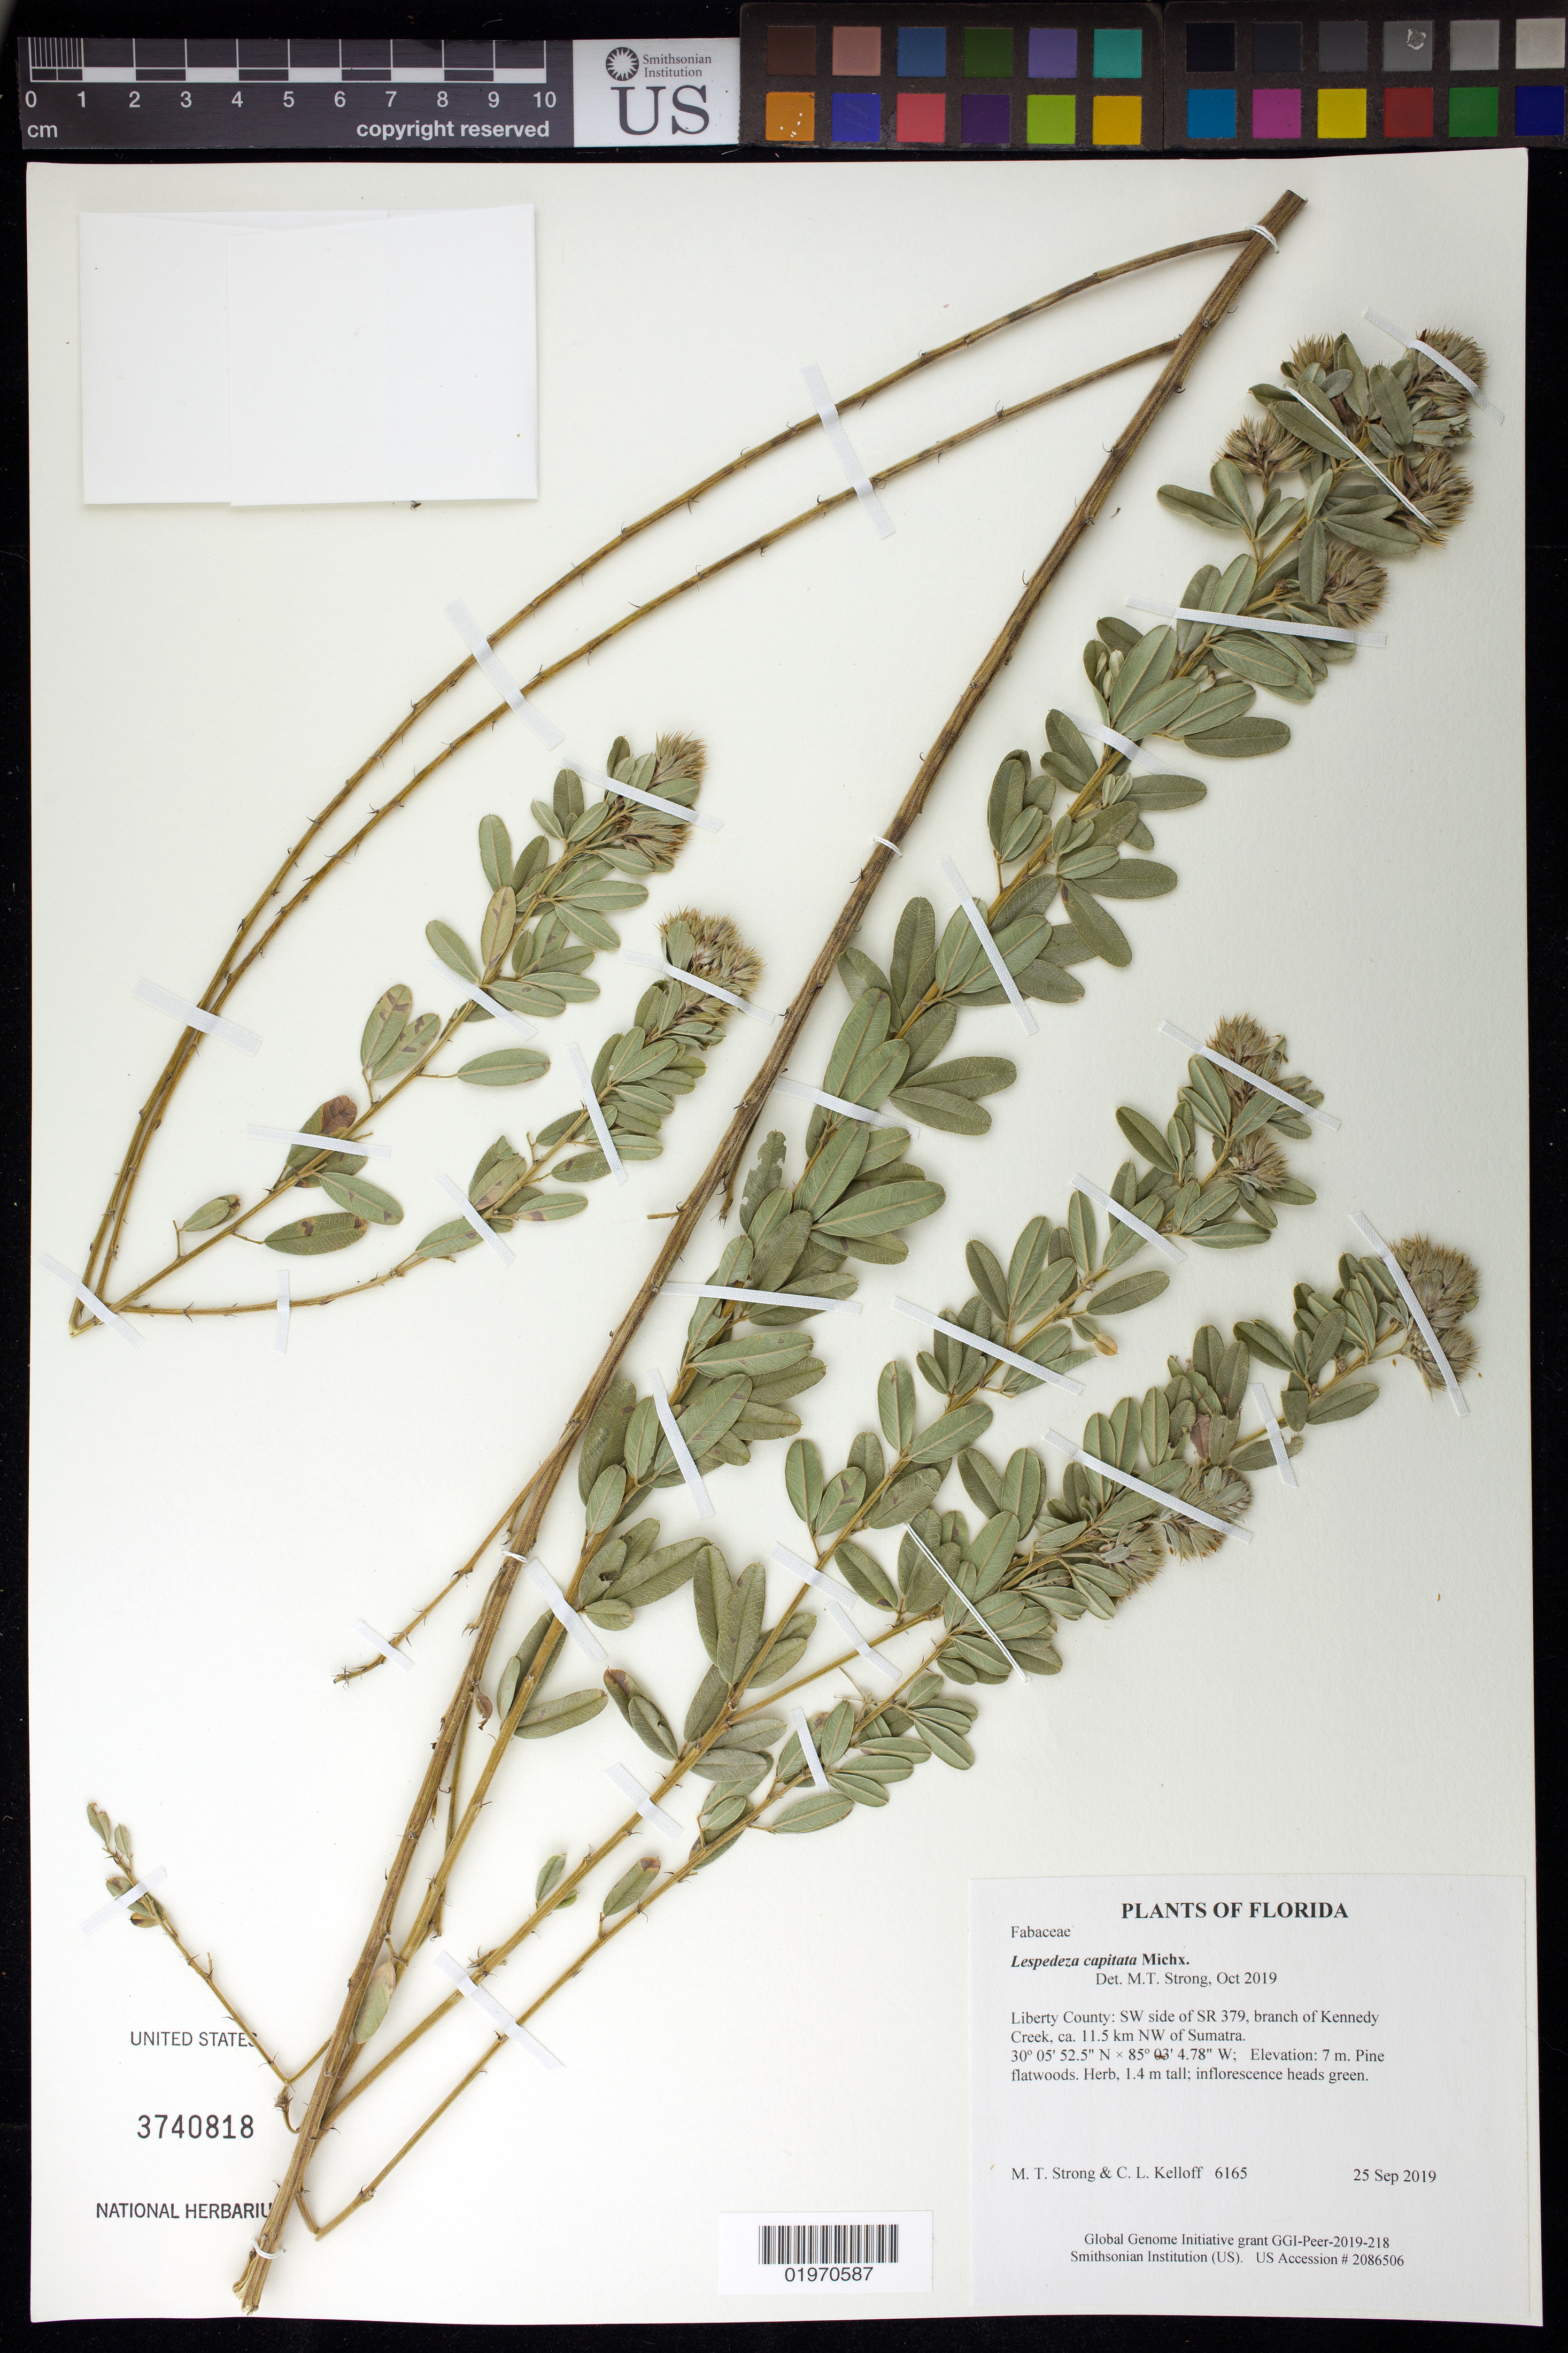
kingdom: Plantae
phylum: Tracheophyta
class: Magnoliopsida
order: Fabales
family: Fabaceae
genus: Lespedeza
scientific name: Lespedeza capitata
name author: Michx.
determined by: Strong, Mark T., (BOT), Smithsonian Institution - National Museum of Natural History (UNITED STATES)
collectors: M. T. Strong & C. L. Kelloff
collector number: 6165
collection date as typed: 25 Sep 2019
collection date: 2019-09-25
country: United States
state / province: Florida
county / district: Liberty County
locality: SW side of SR 379, branch of Kennedy Creek, ca. 11.5 km NW of Sumatra.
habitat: Pine flatwoods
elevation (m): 7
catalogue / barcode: US 3740818